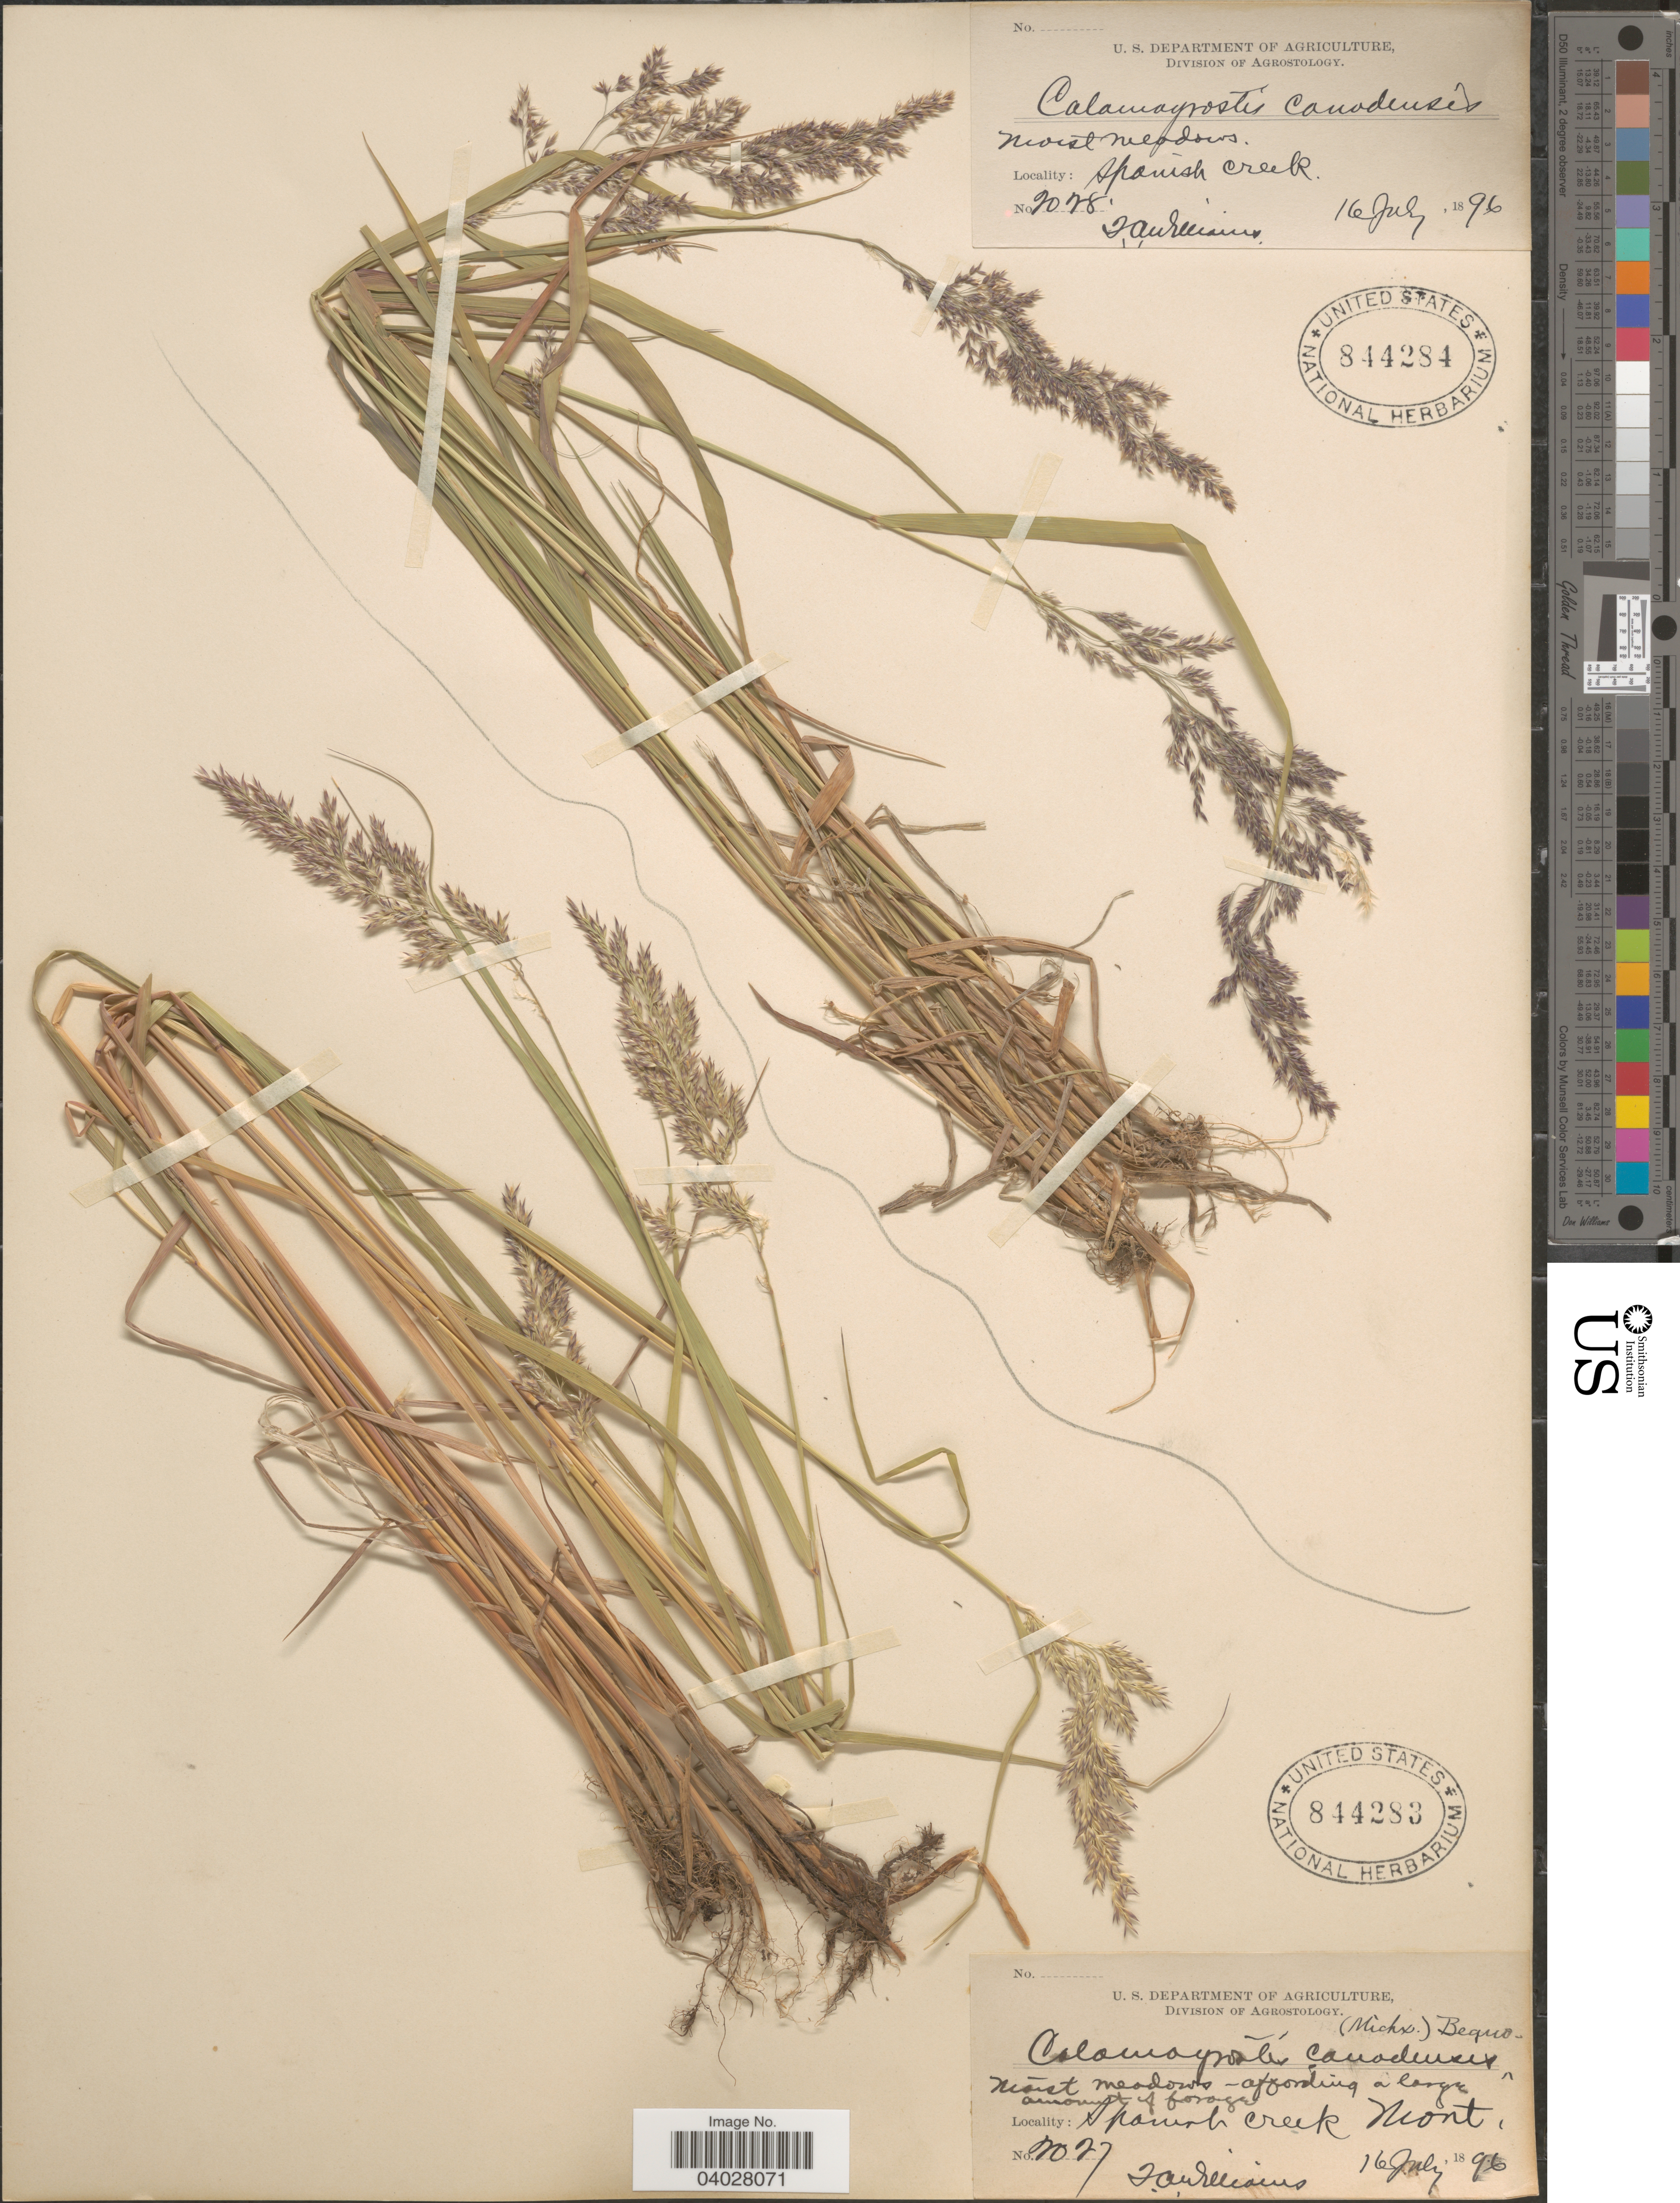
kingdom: Plantae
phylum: Tracheophyta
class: Liliopsida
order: Poales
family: Poaceae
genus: Calamagrostis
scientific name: Calamagrostis canadensis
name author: (Michx.) P. Beauv.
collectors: J. A. Williams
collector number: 2027*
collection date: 1896-07-16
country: United States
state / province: Montana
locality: Spanish Creek.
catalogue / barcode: US 844283